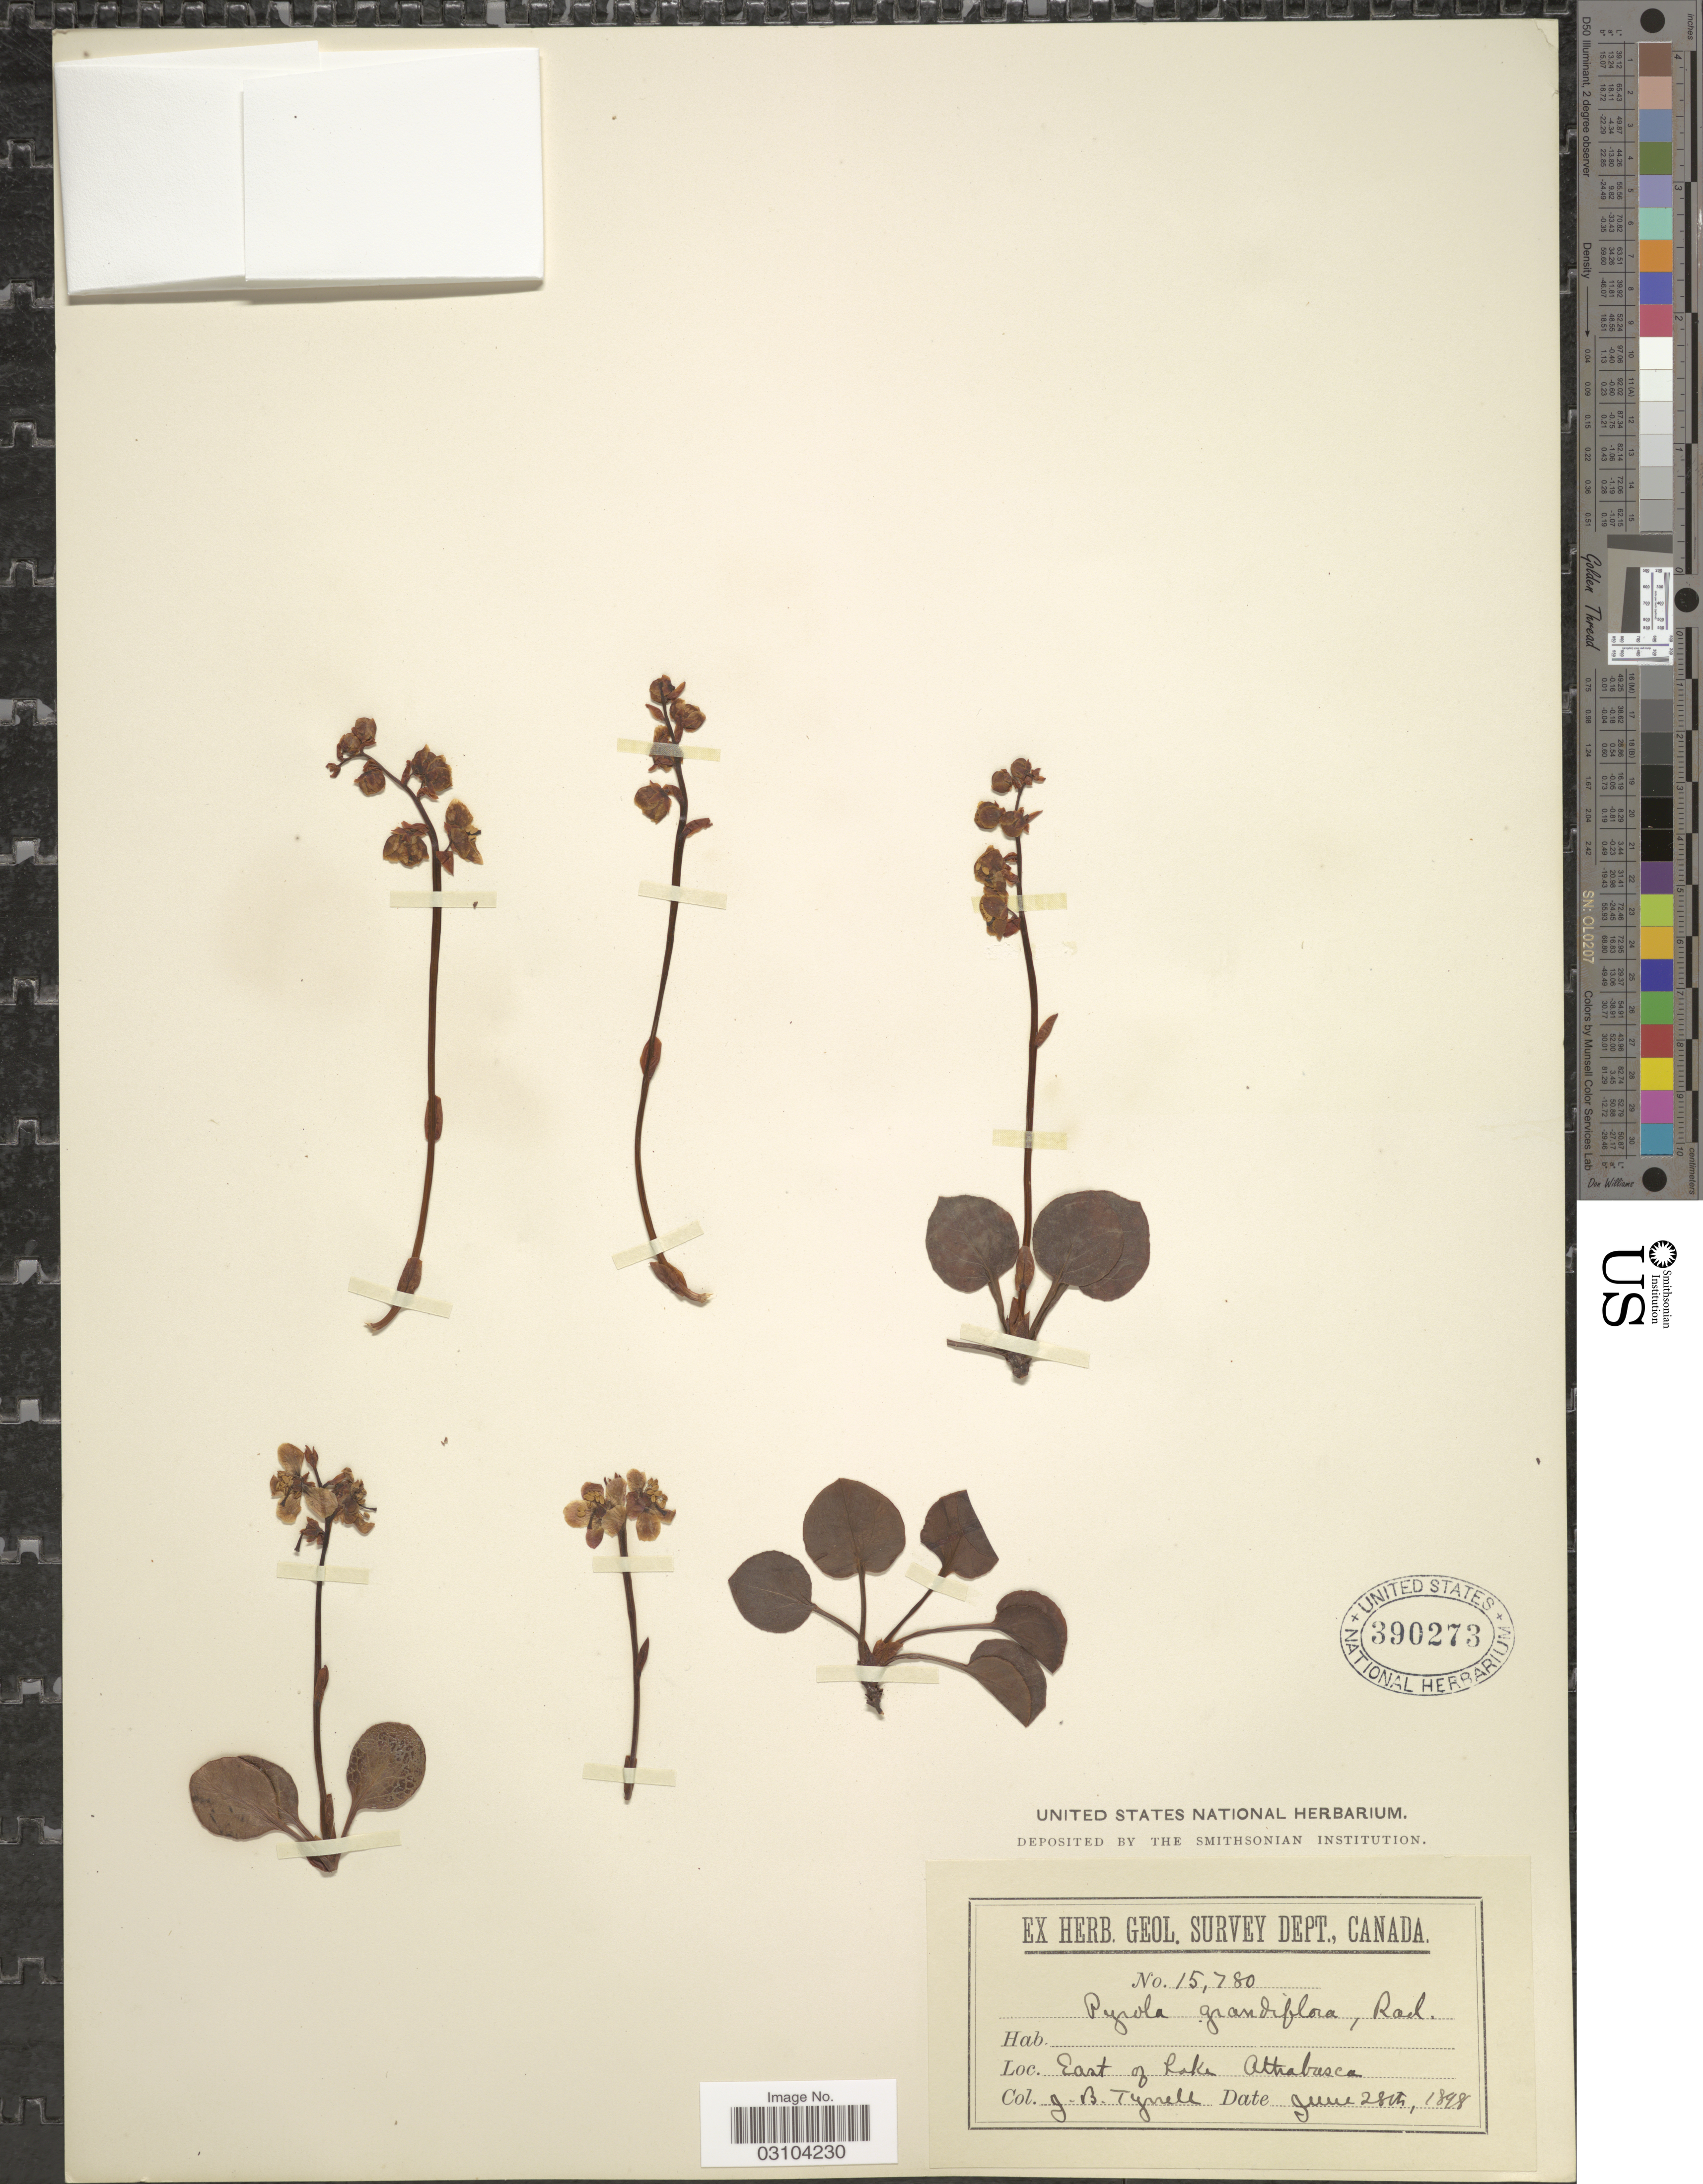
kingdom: Plantae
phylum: Tracheophyta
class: Magnoliopsida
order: Ericales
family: Ericaceae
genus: Pyrola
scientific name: Pyrola grandiflora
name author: Radius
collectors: J. Tyrrell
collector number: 15780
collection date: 1898-06-28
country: Canada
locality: East of Lake Athabasca.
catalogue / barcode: US 390273